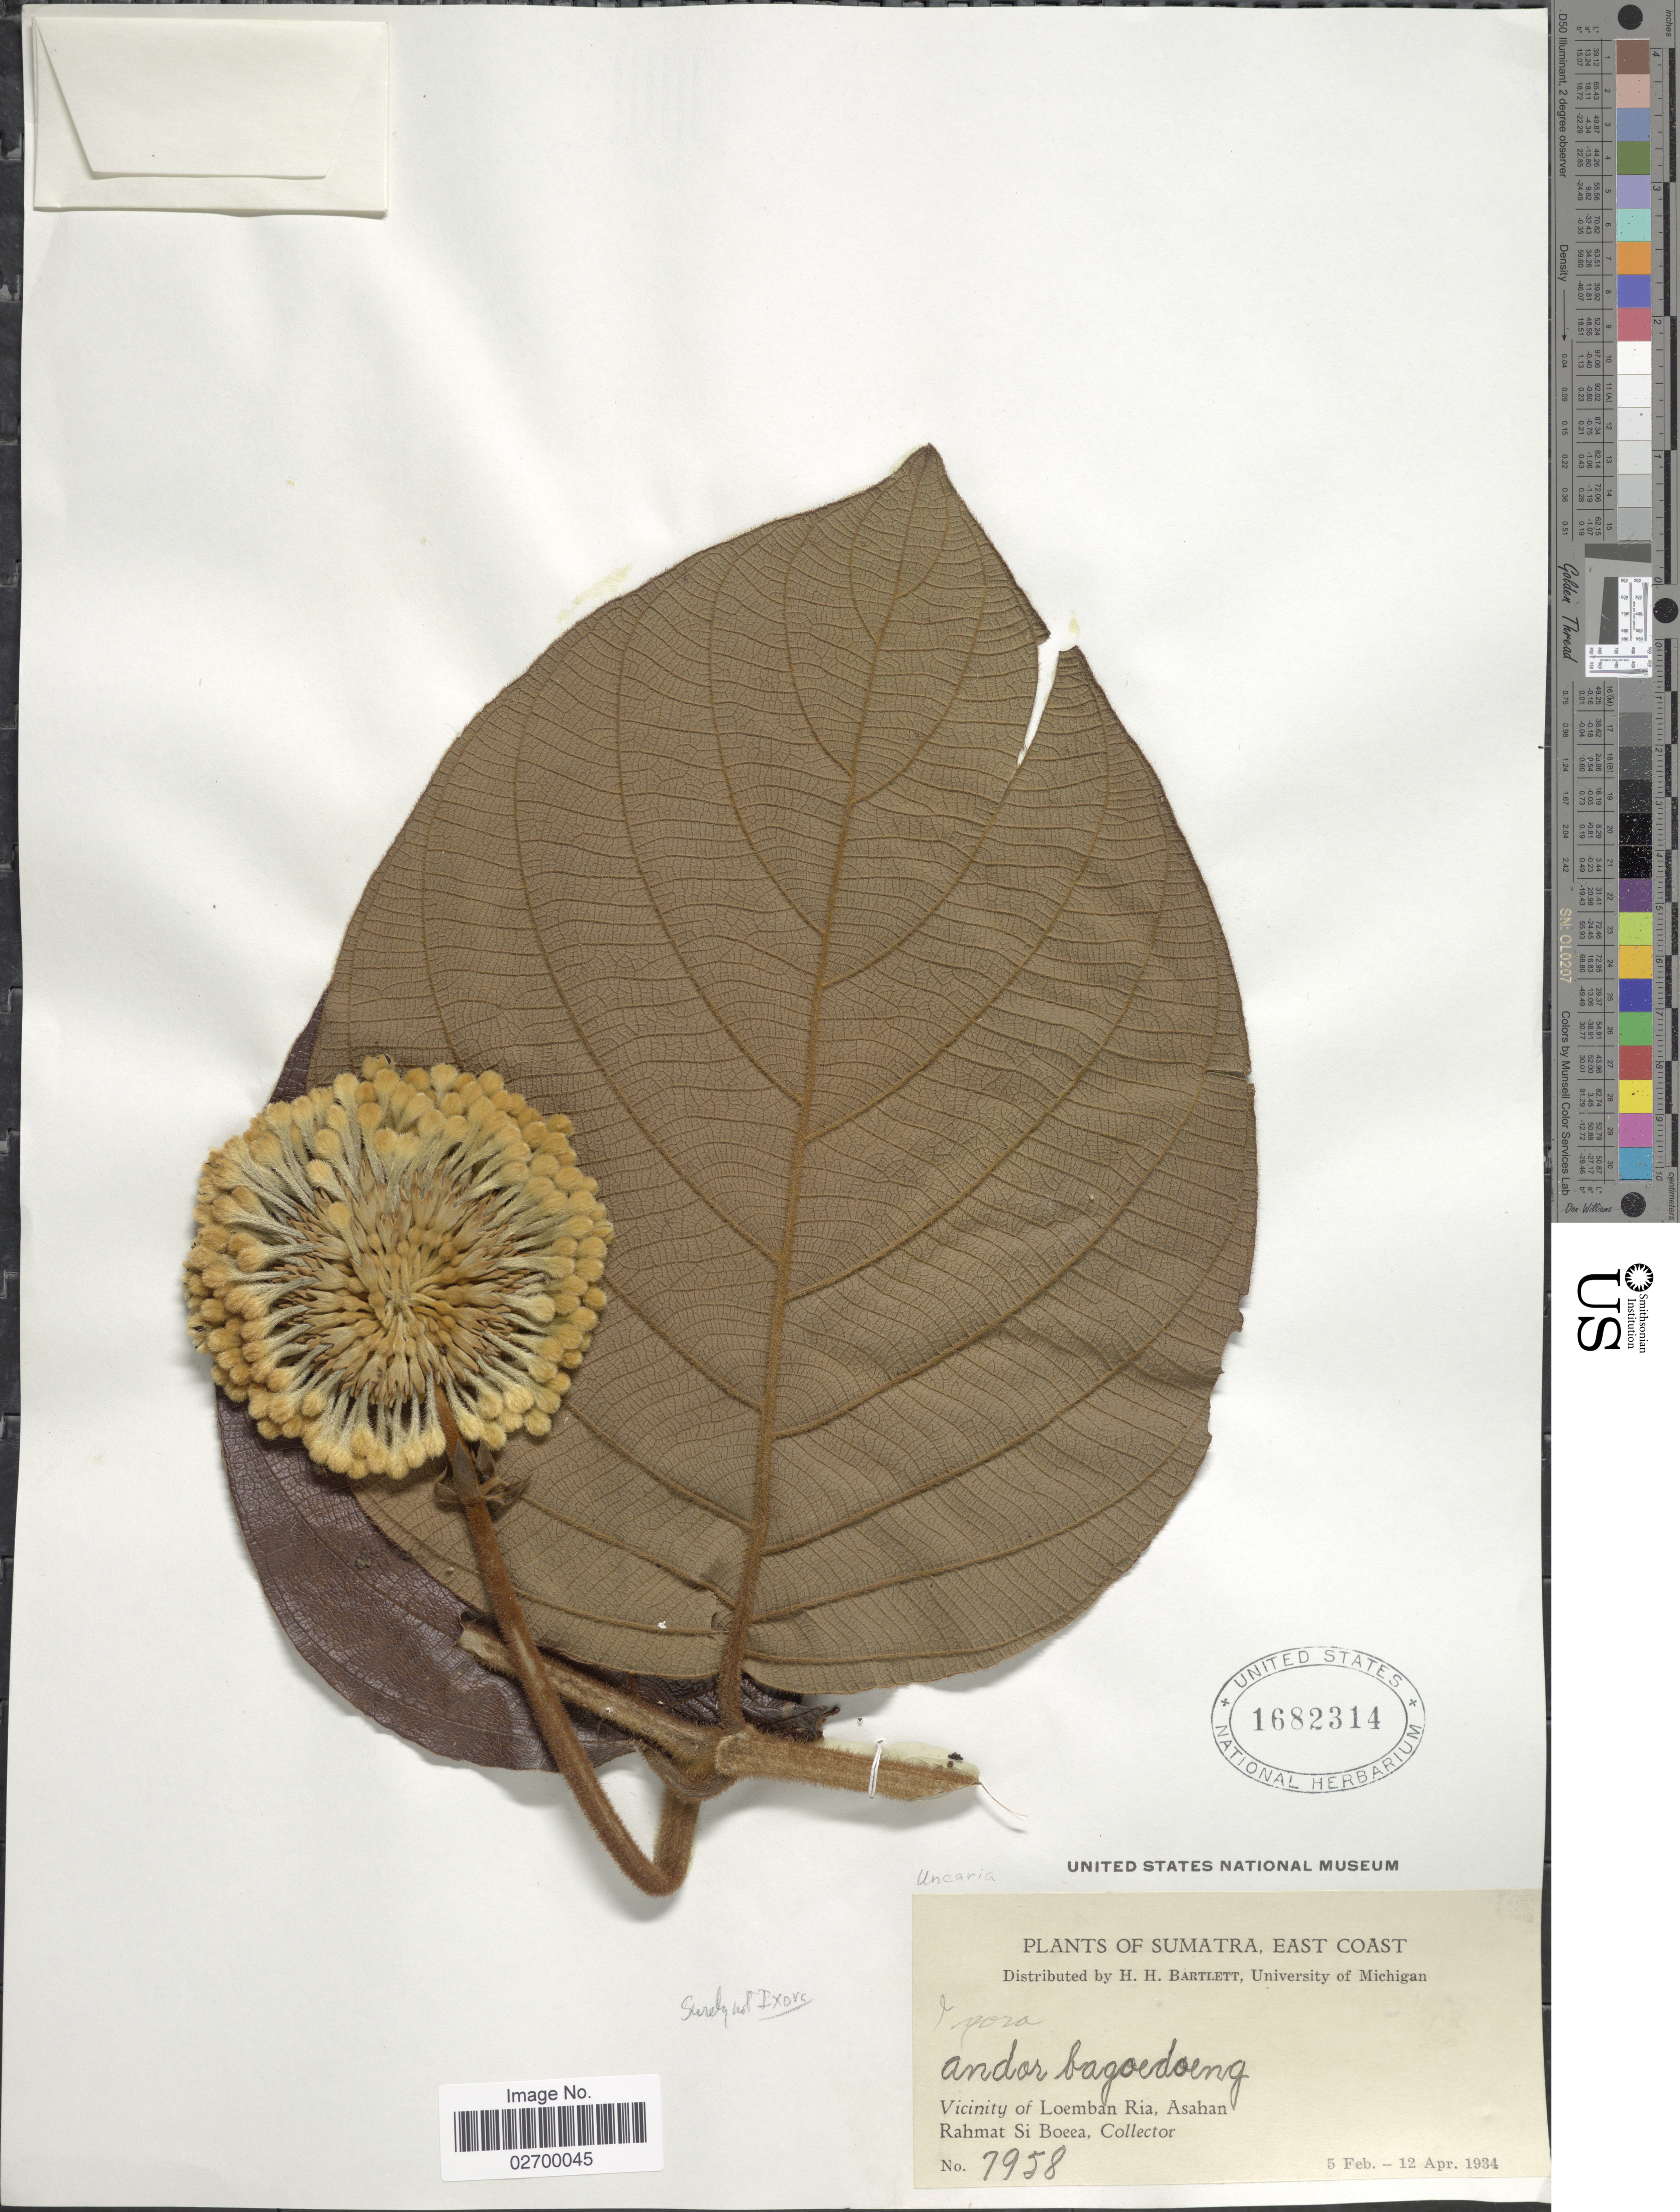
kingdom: Plantae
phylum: Tracheophyta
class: Magnoliopsida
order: Gentianales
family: Rubiaceae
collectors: Rahmat Si Boeea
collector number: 7958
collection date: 1934-02-05/1934-04-12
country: Indonesia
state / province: Sumatra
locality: East Coast. Vicinity of Loemban Ria, Asahan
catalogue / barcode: US 1682314